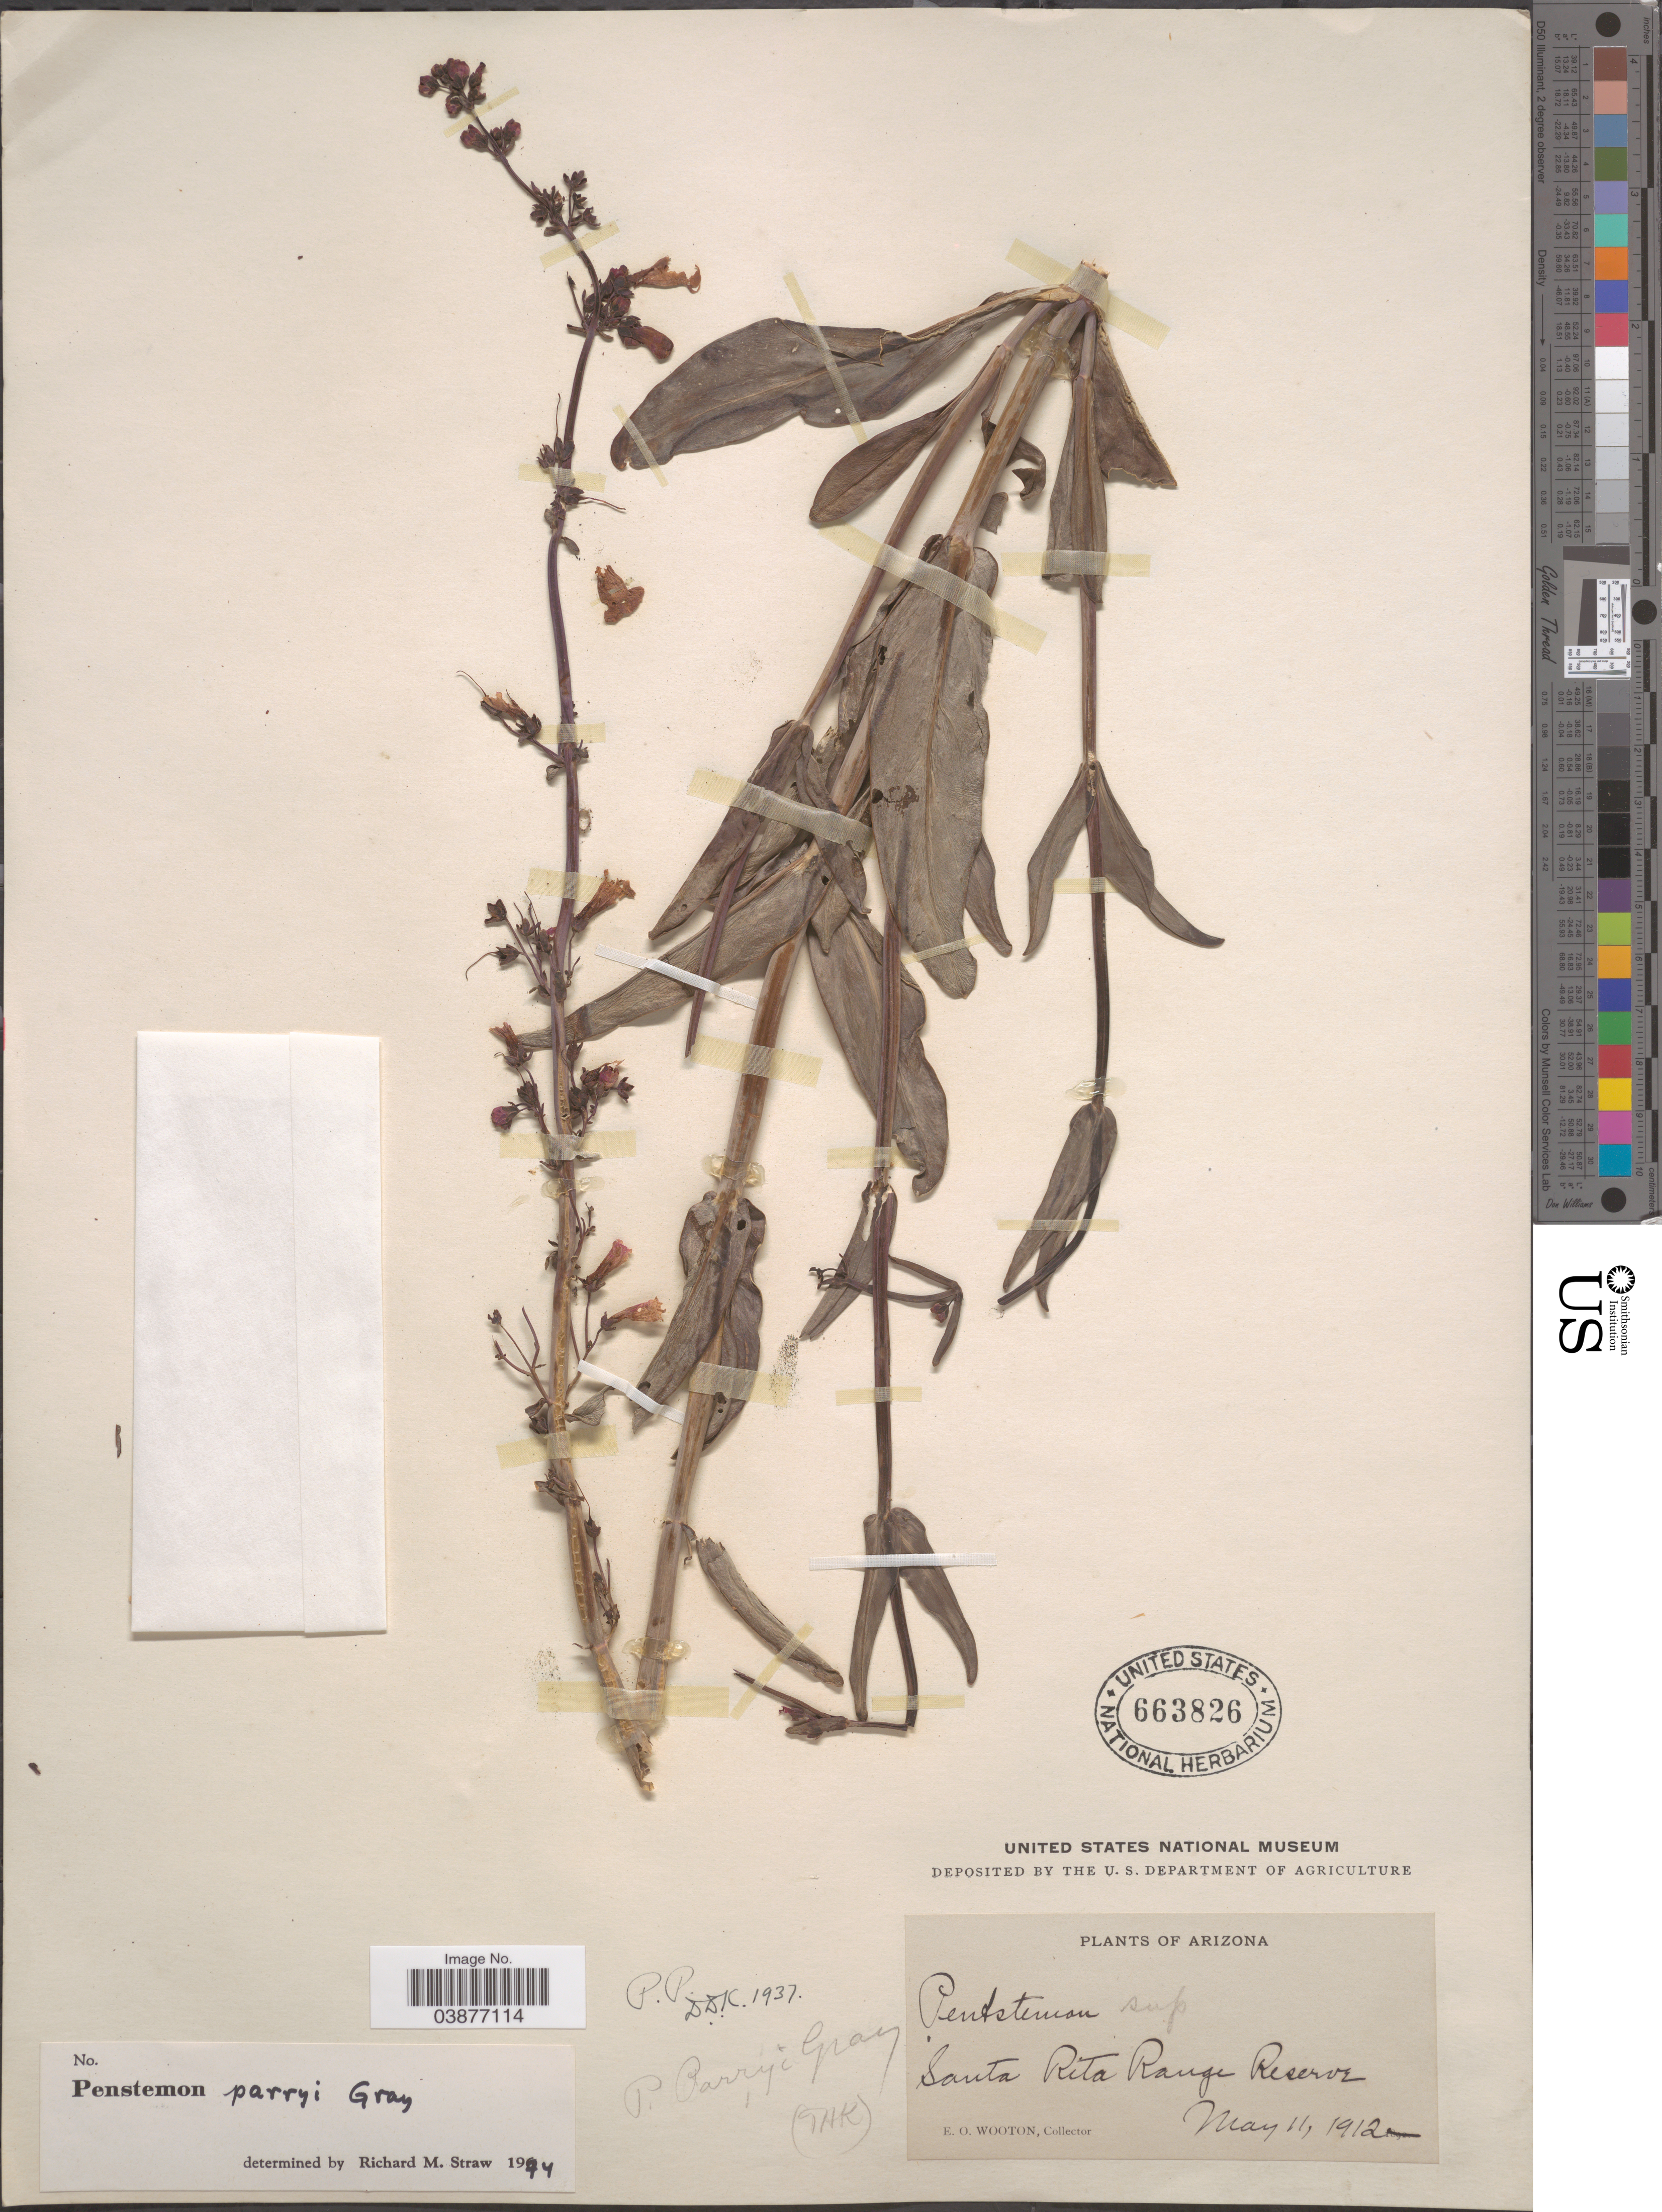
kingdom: Plantae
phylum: Tracheophyta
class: Magnoliopsida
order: Lamiales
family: Plantaginaceae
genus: Penstemon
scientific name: Penstemon parryi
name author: A. Gray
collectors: E. O. Wooton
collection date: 1912-05-11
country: United States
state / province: Arizona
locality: Santa Rita Range Reserve.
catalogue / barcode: US 663826